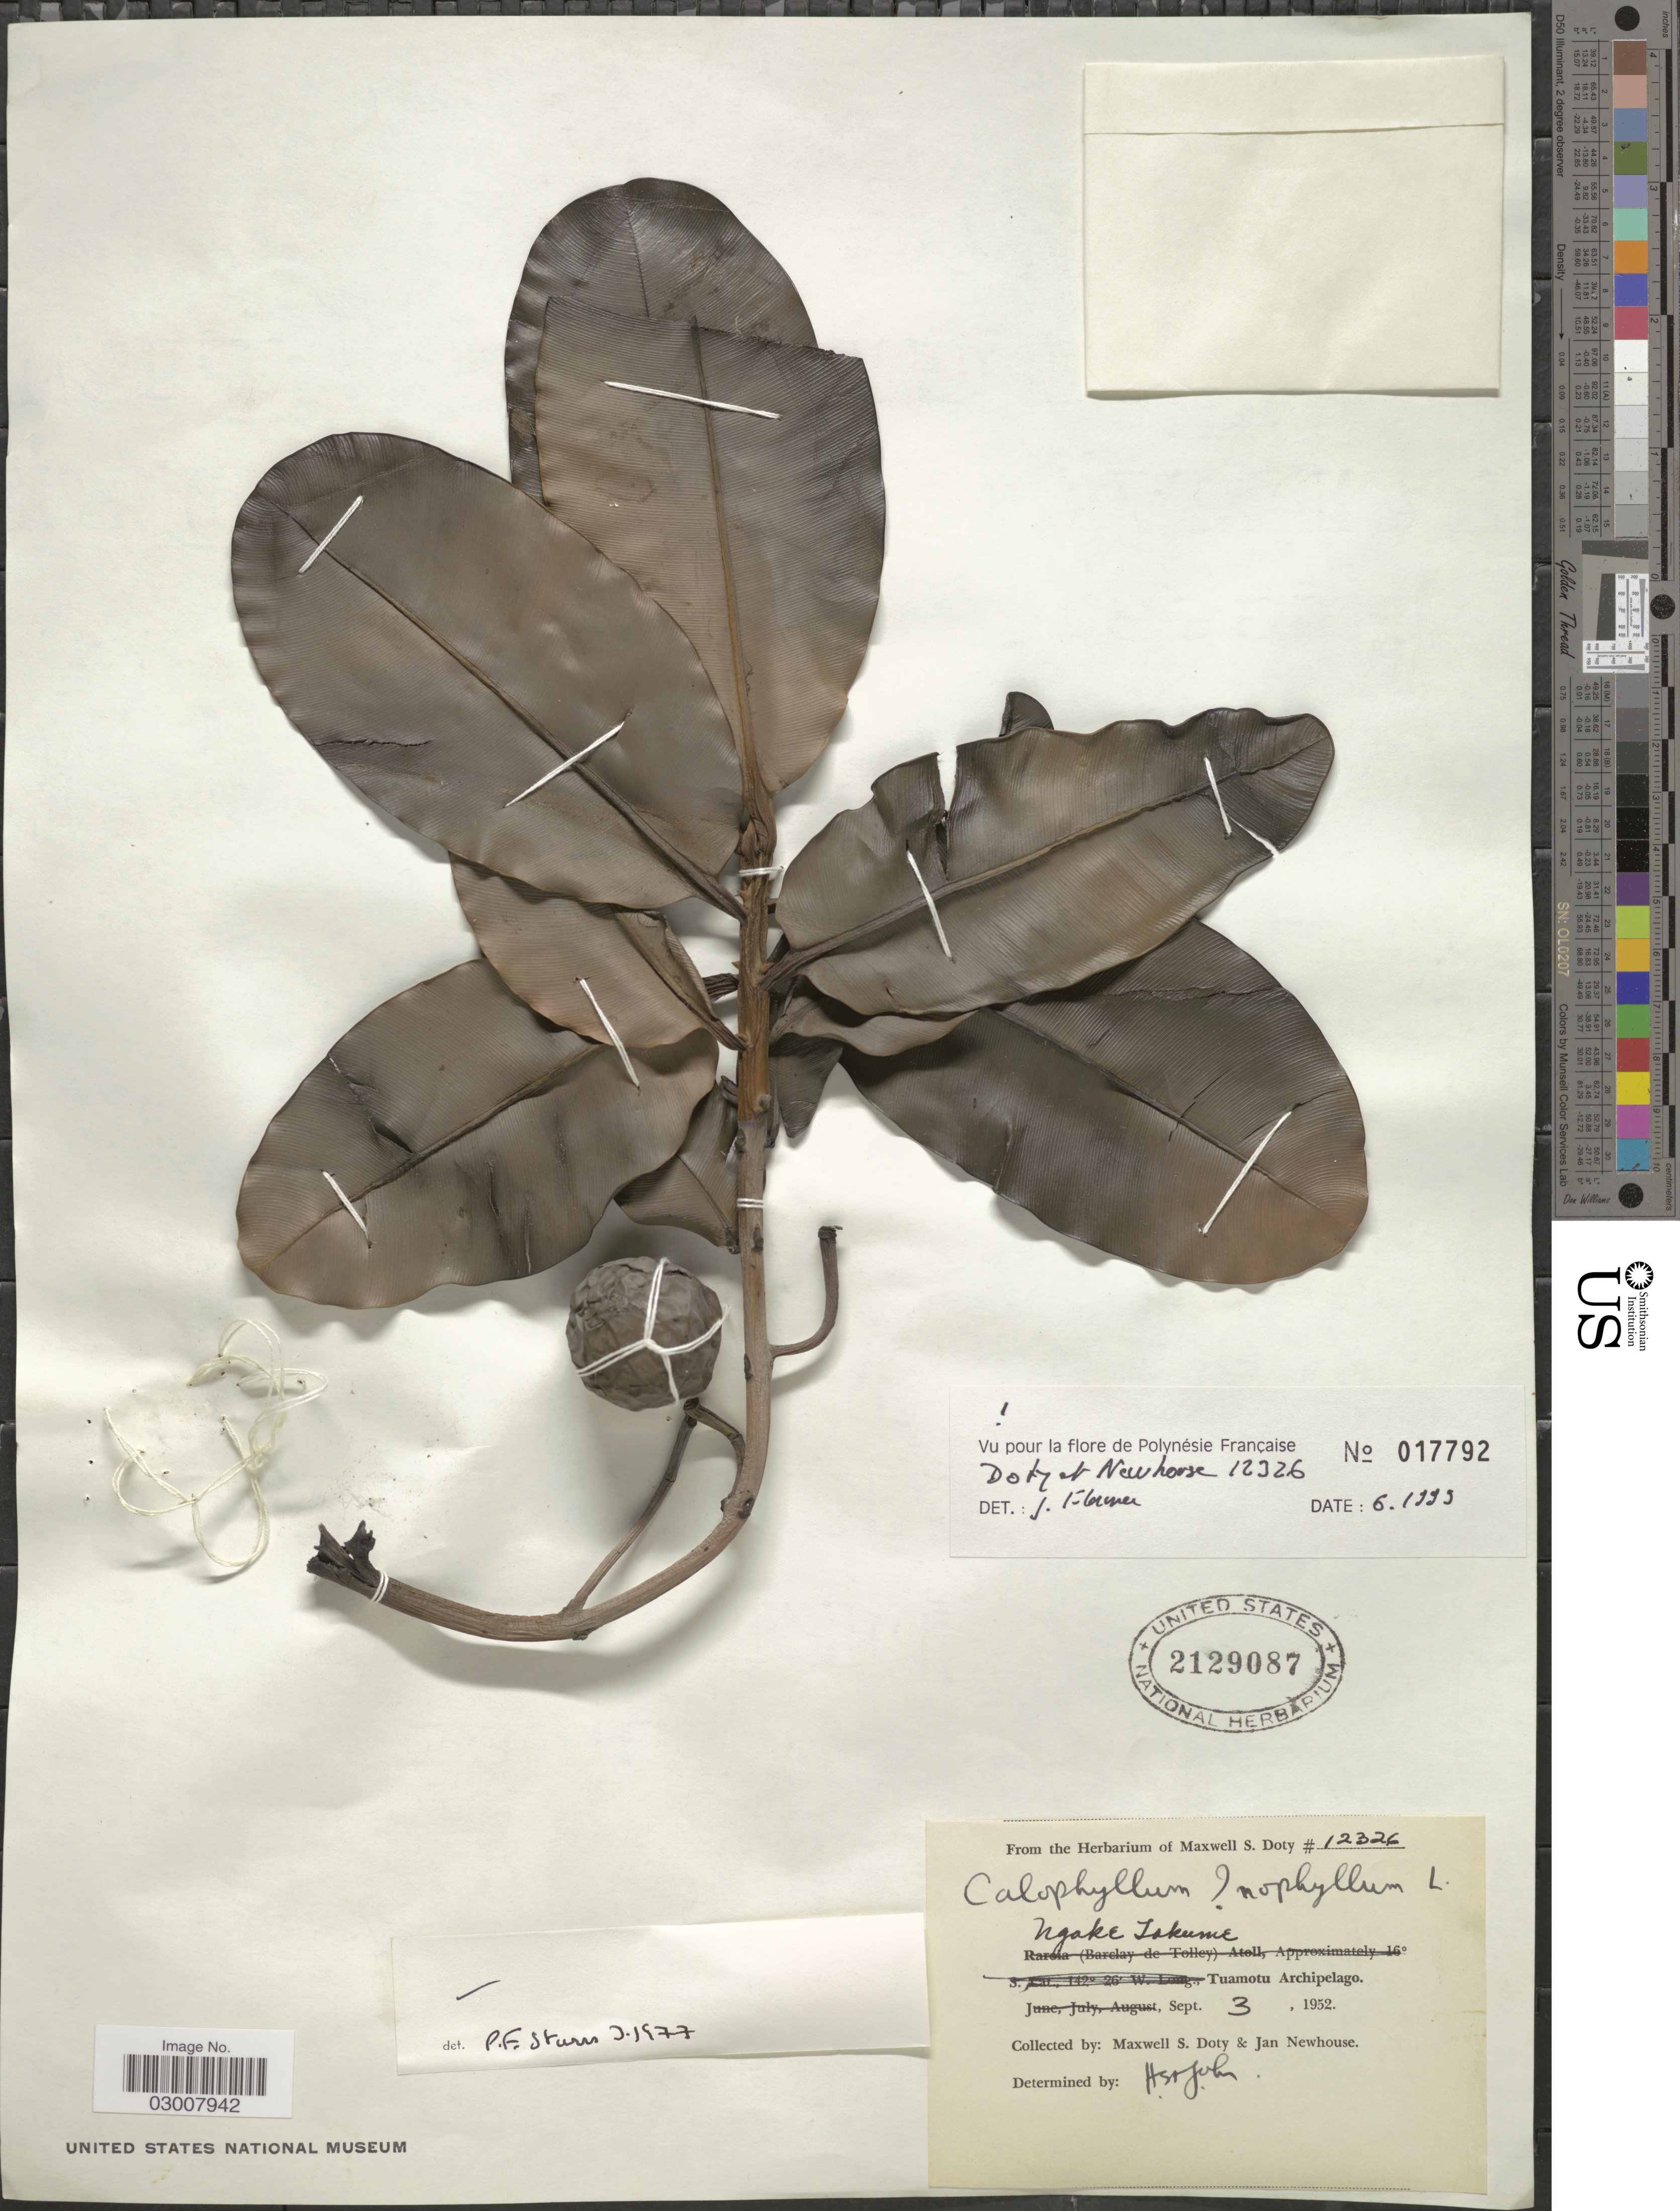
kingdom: Plantae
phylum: Tracheophyta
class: Magnoliopsida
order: Malpighiales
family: Calophyllaceae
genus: Calophyllum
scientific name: Calophyllum inophyllum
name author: L.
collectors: M. S. Doty & J. Newhouse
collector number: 12326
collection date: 1952-09-03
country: French Polynesia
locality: Ngake Takume. Tuamotu Archipelago.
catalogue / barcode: US 2129087